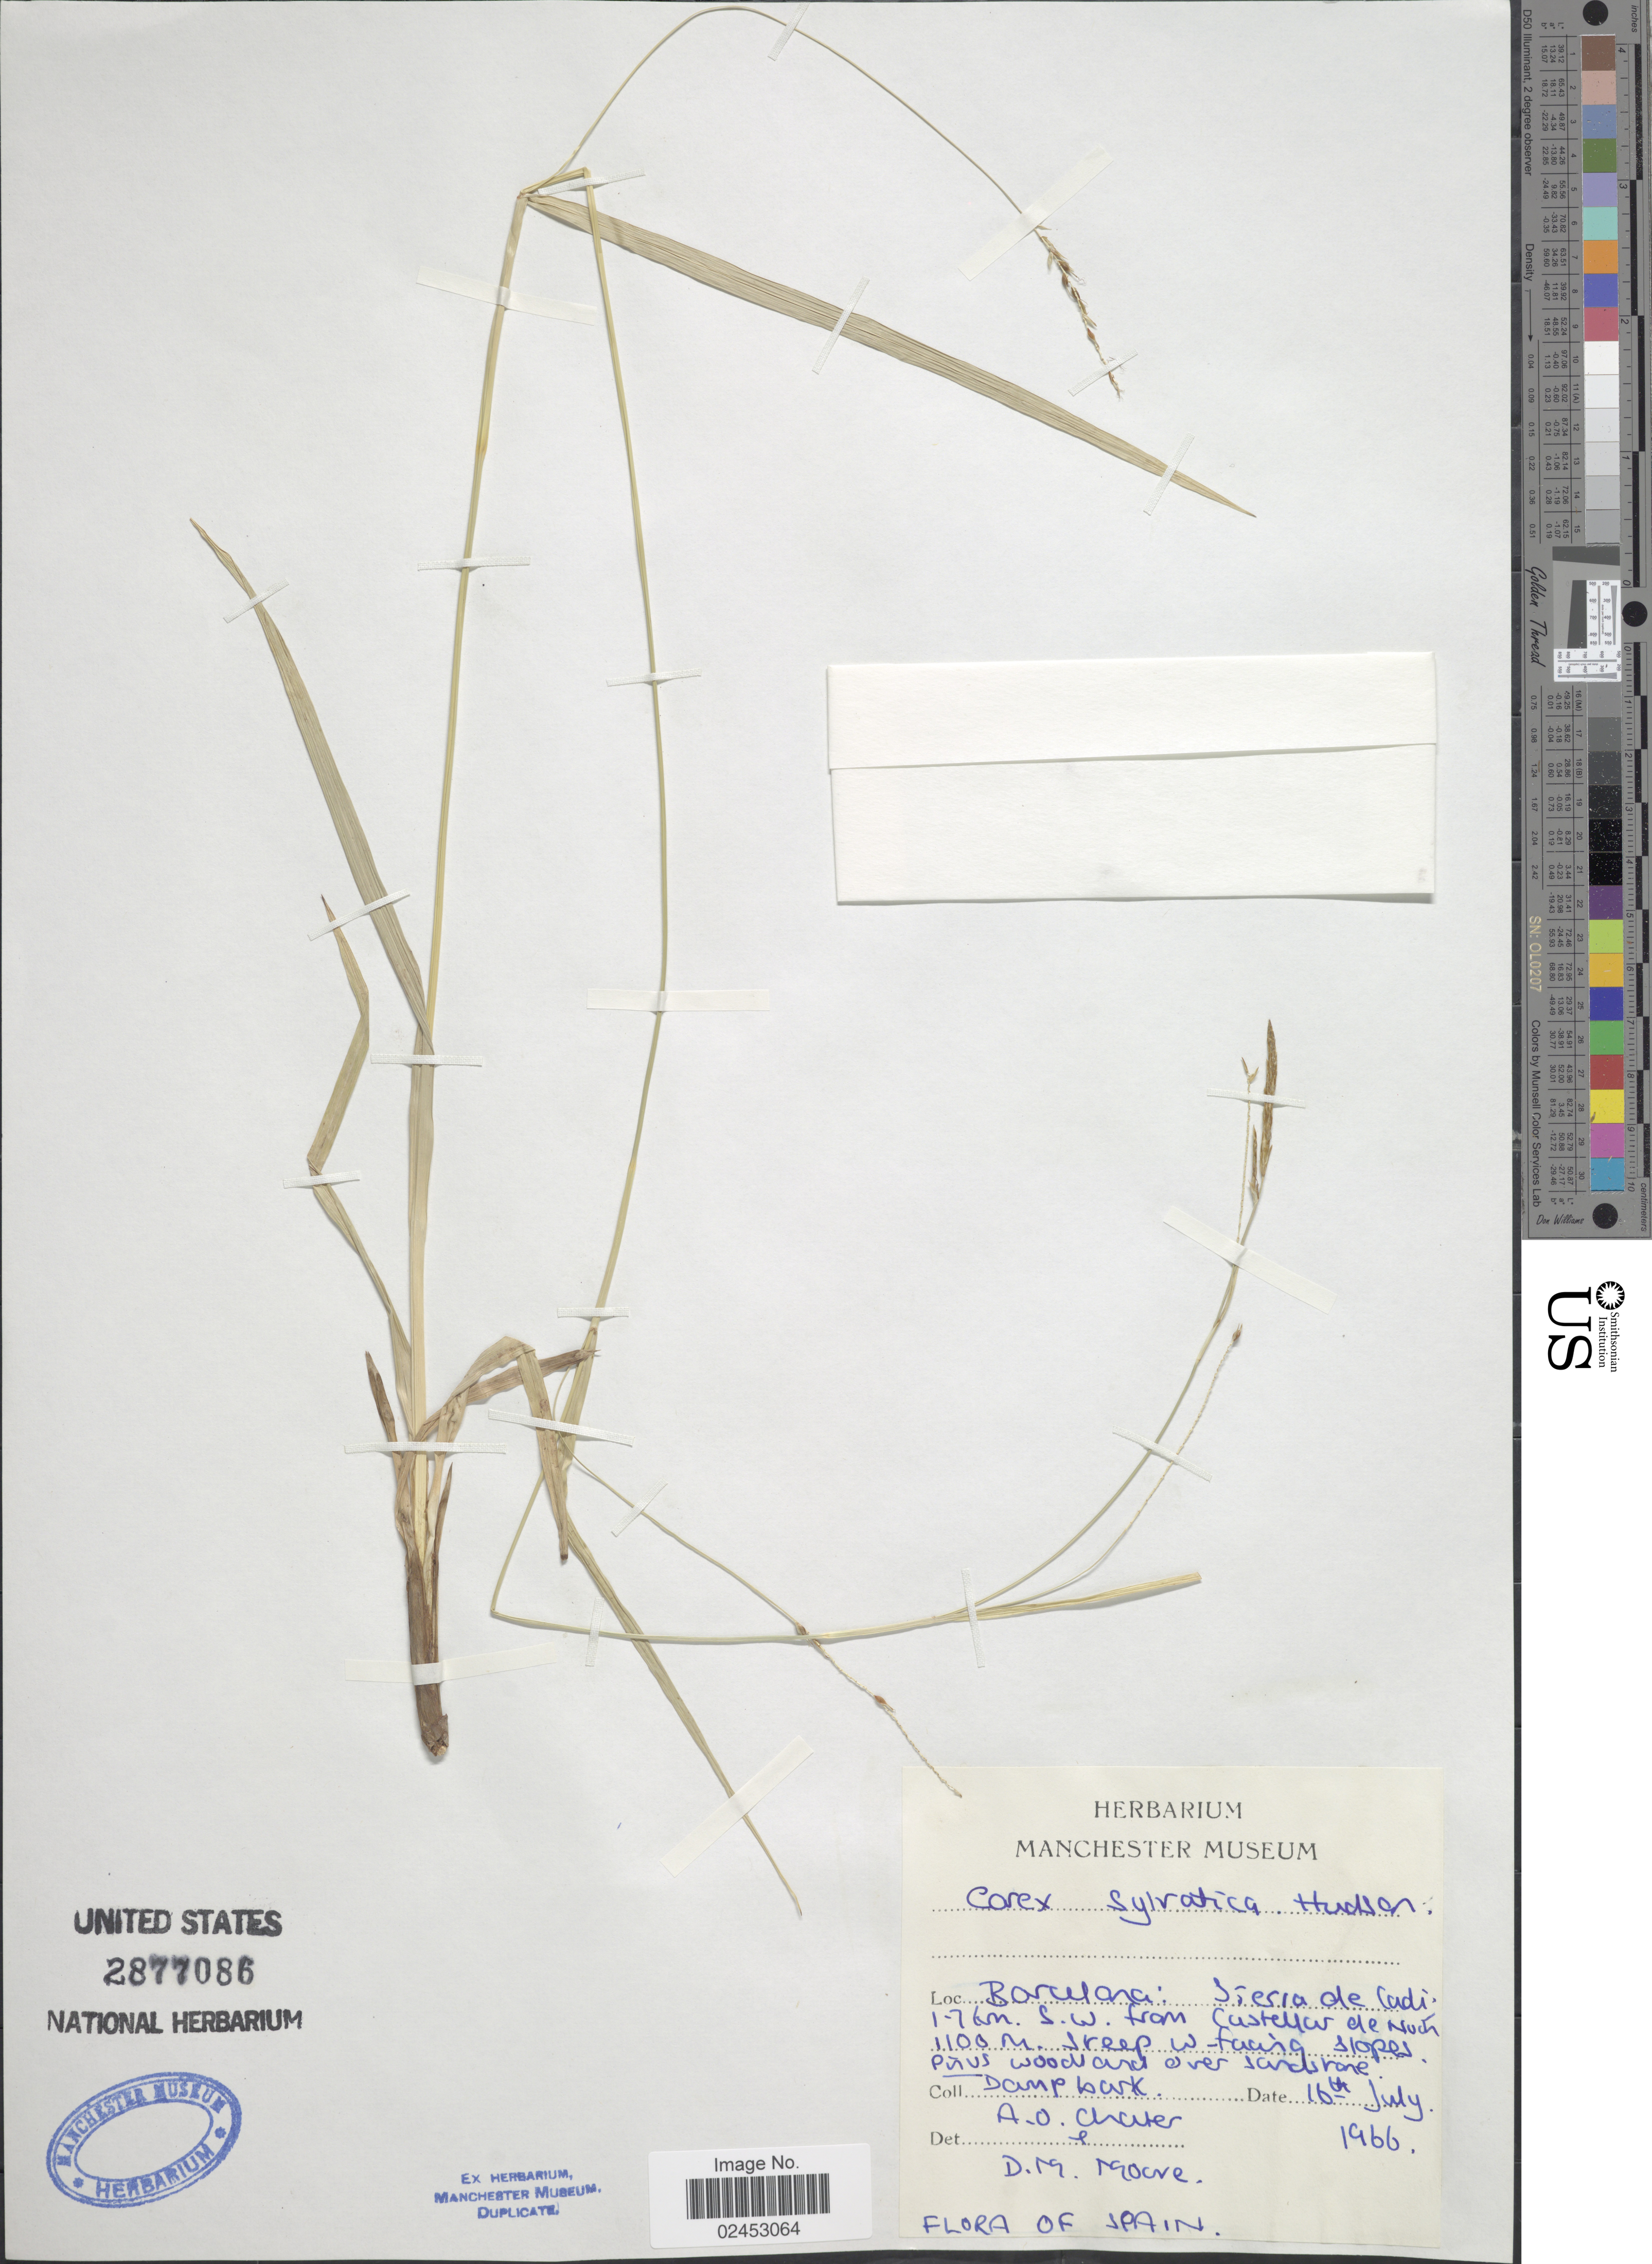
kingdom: Plantae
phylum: Tracheophyta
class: Liliopsida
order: Poales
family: Cyperaceae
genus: Carex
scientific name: Carex sylvatica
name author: Huds.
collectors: A. O. Chater & D. Moore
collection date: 1966-07-16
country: Spain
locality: Barcelona: Sierra de Cadi, 1-7 km. S. W. from Castellar de Nuch, steep W-facing slopes, damp bank.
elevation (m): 1100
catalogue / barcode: US 2877086